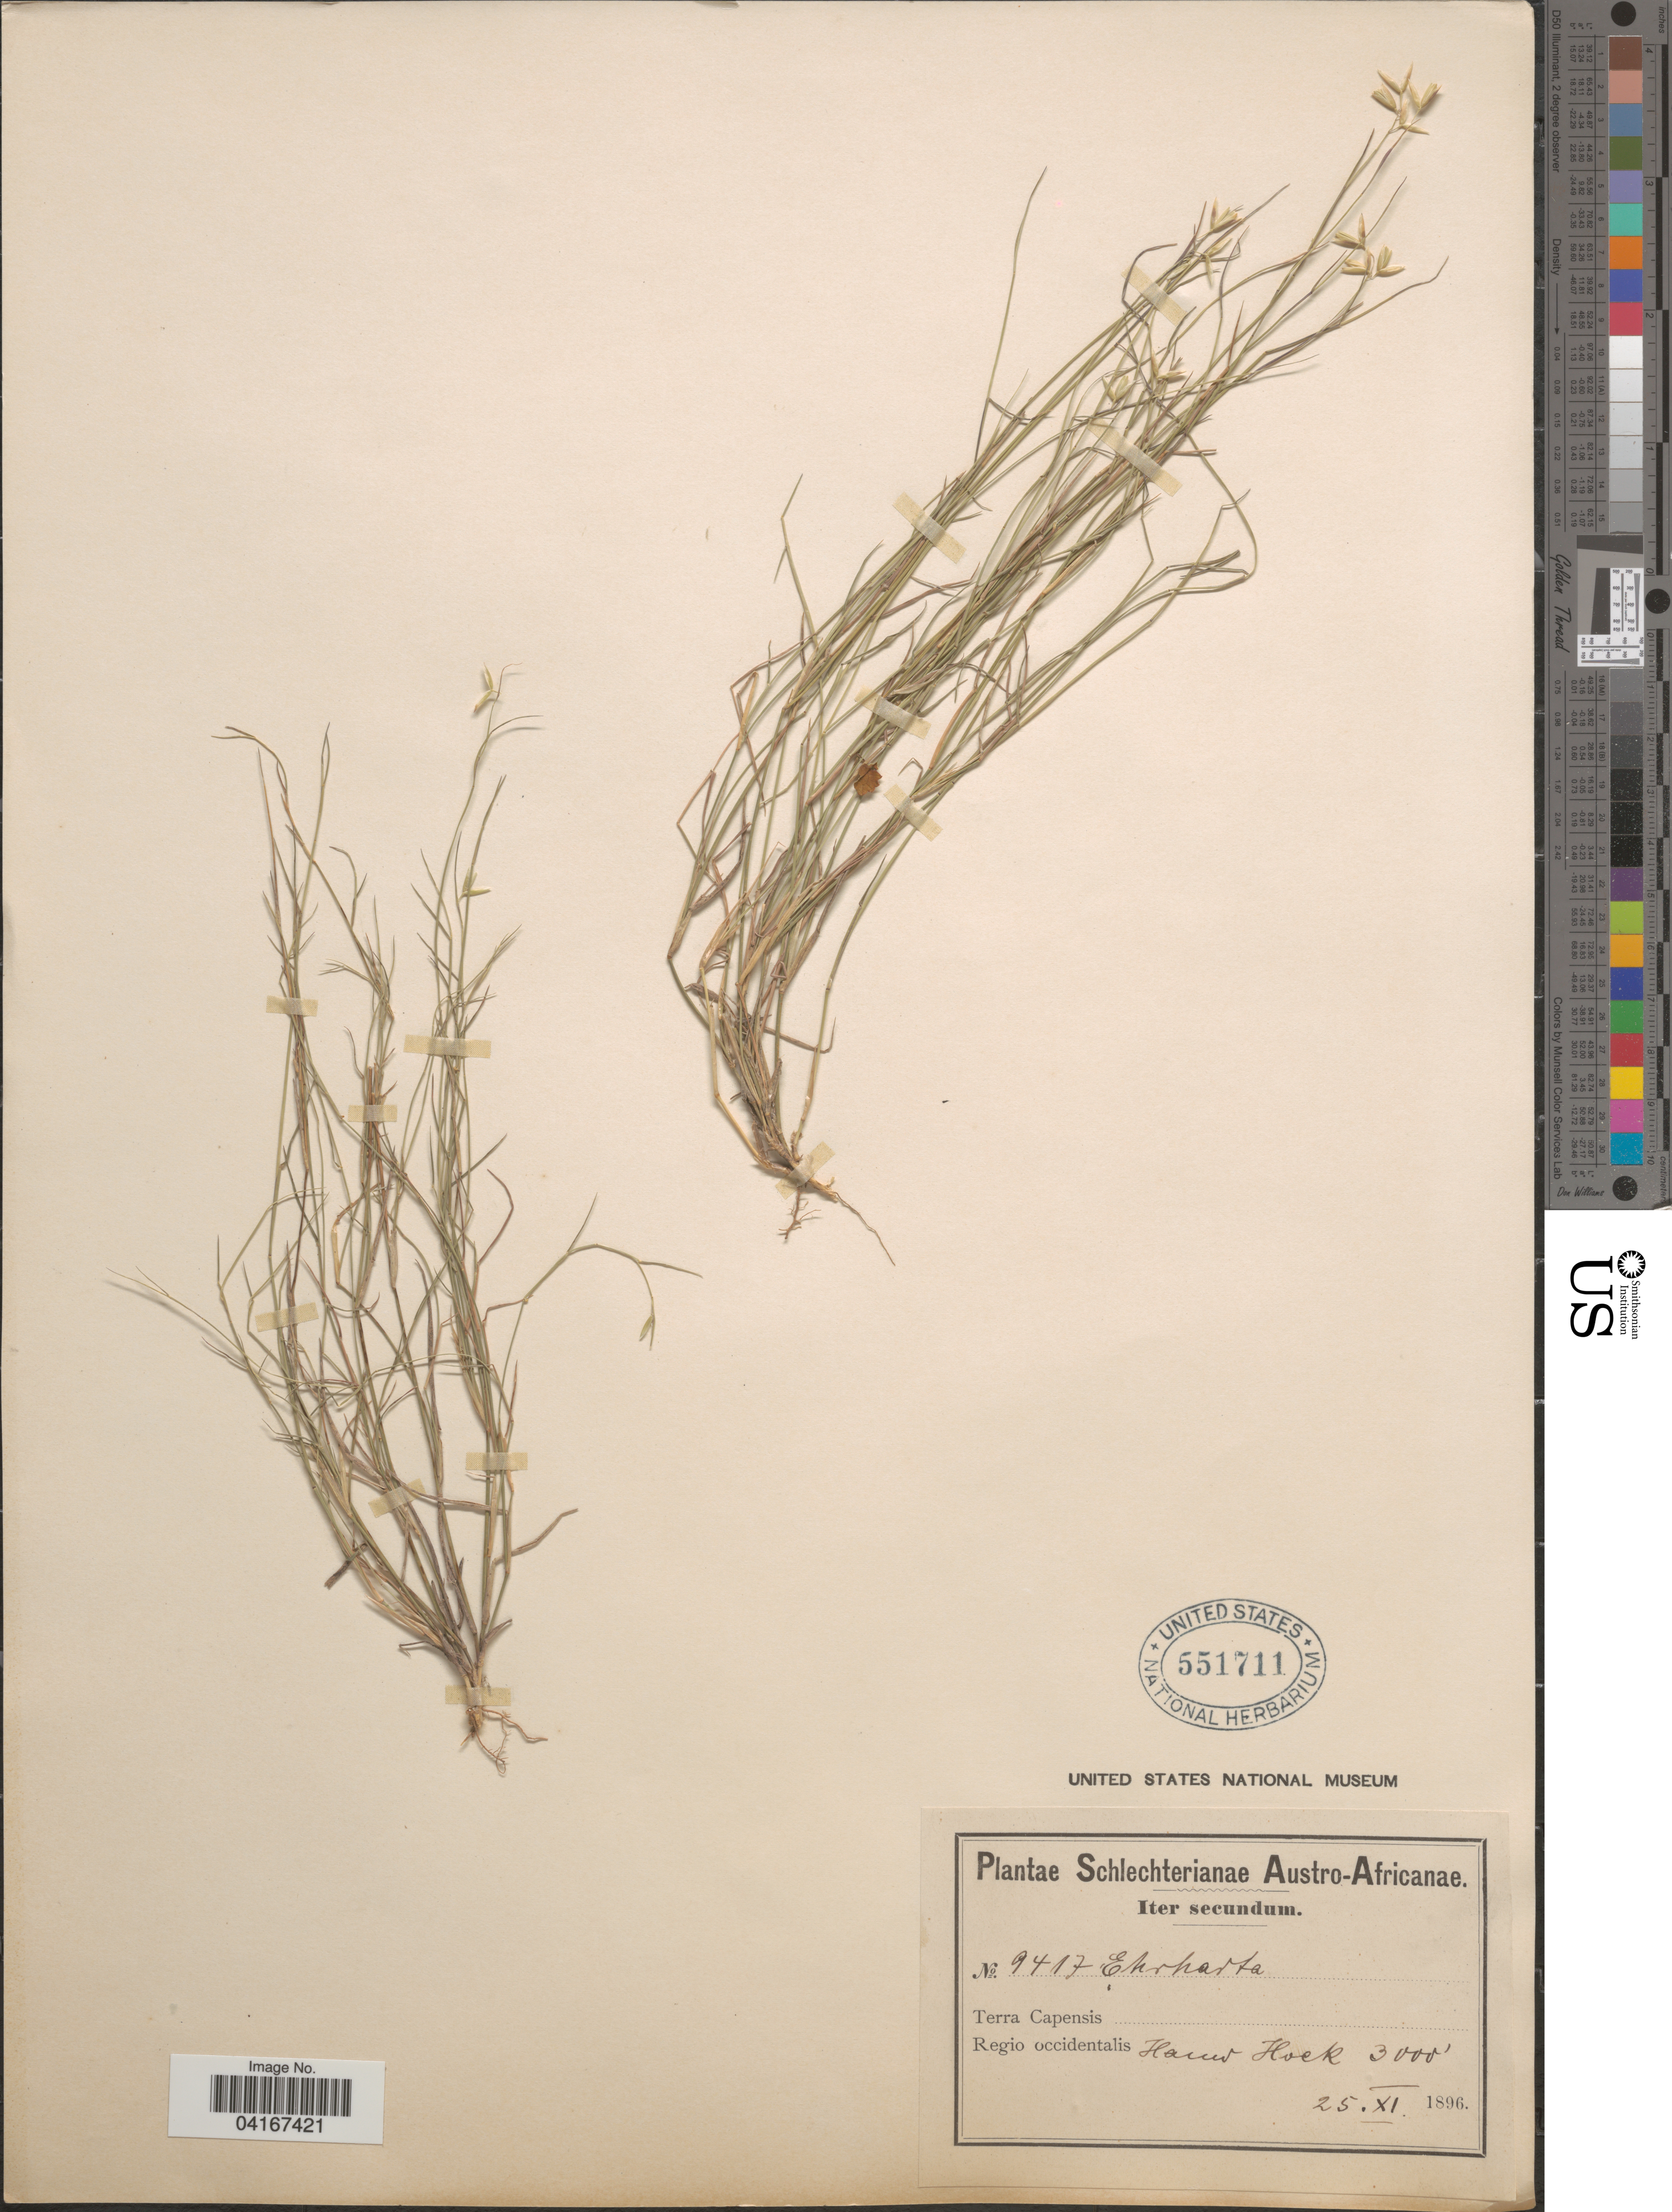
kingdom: Plantae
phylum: Tracheophyta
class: Liliopsida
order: Poales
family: Poaceae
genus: Ehrharta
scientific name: Ehrharta rehmannii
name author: Stapf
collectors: Schlechter, --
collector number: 9417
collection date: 1896-11-25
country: South Africa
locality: Austro-Africanae. Iter secundum. Terra Capensis. Regio occidentalis Hamed [interpreted] Hoek.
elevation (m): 914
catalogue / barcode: US 551711